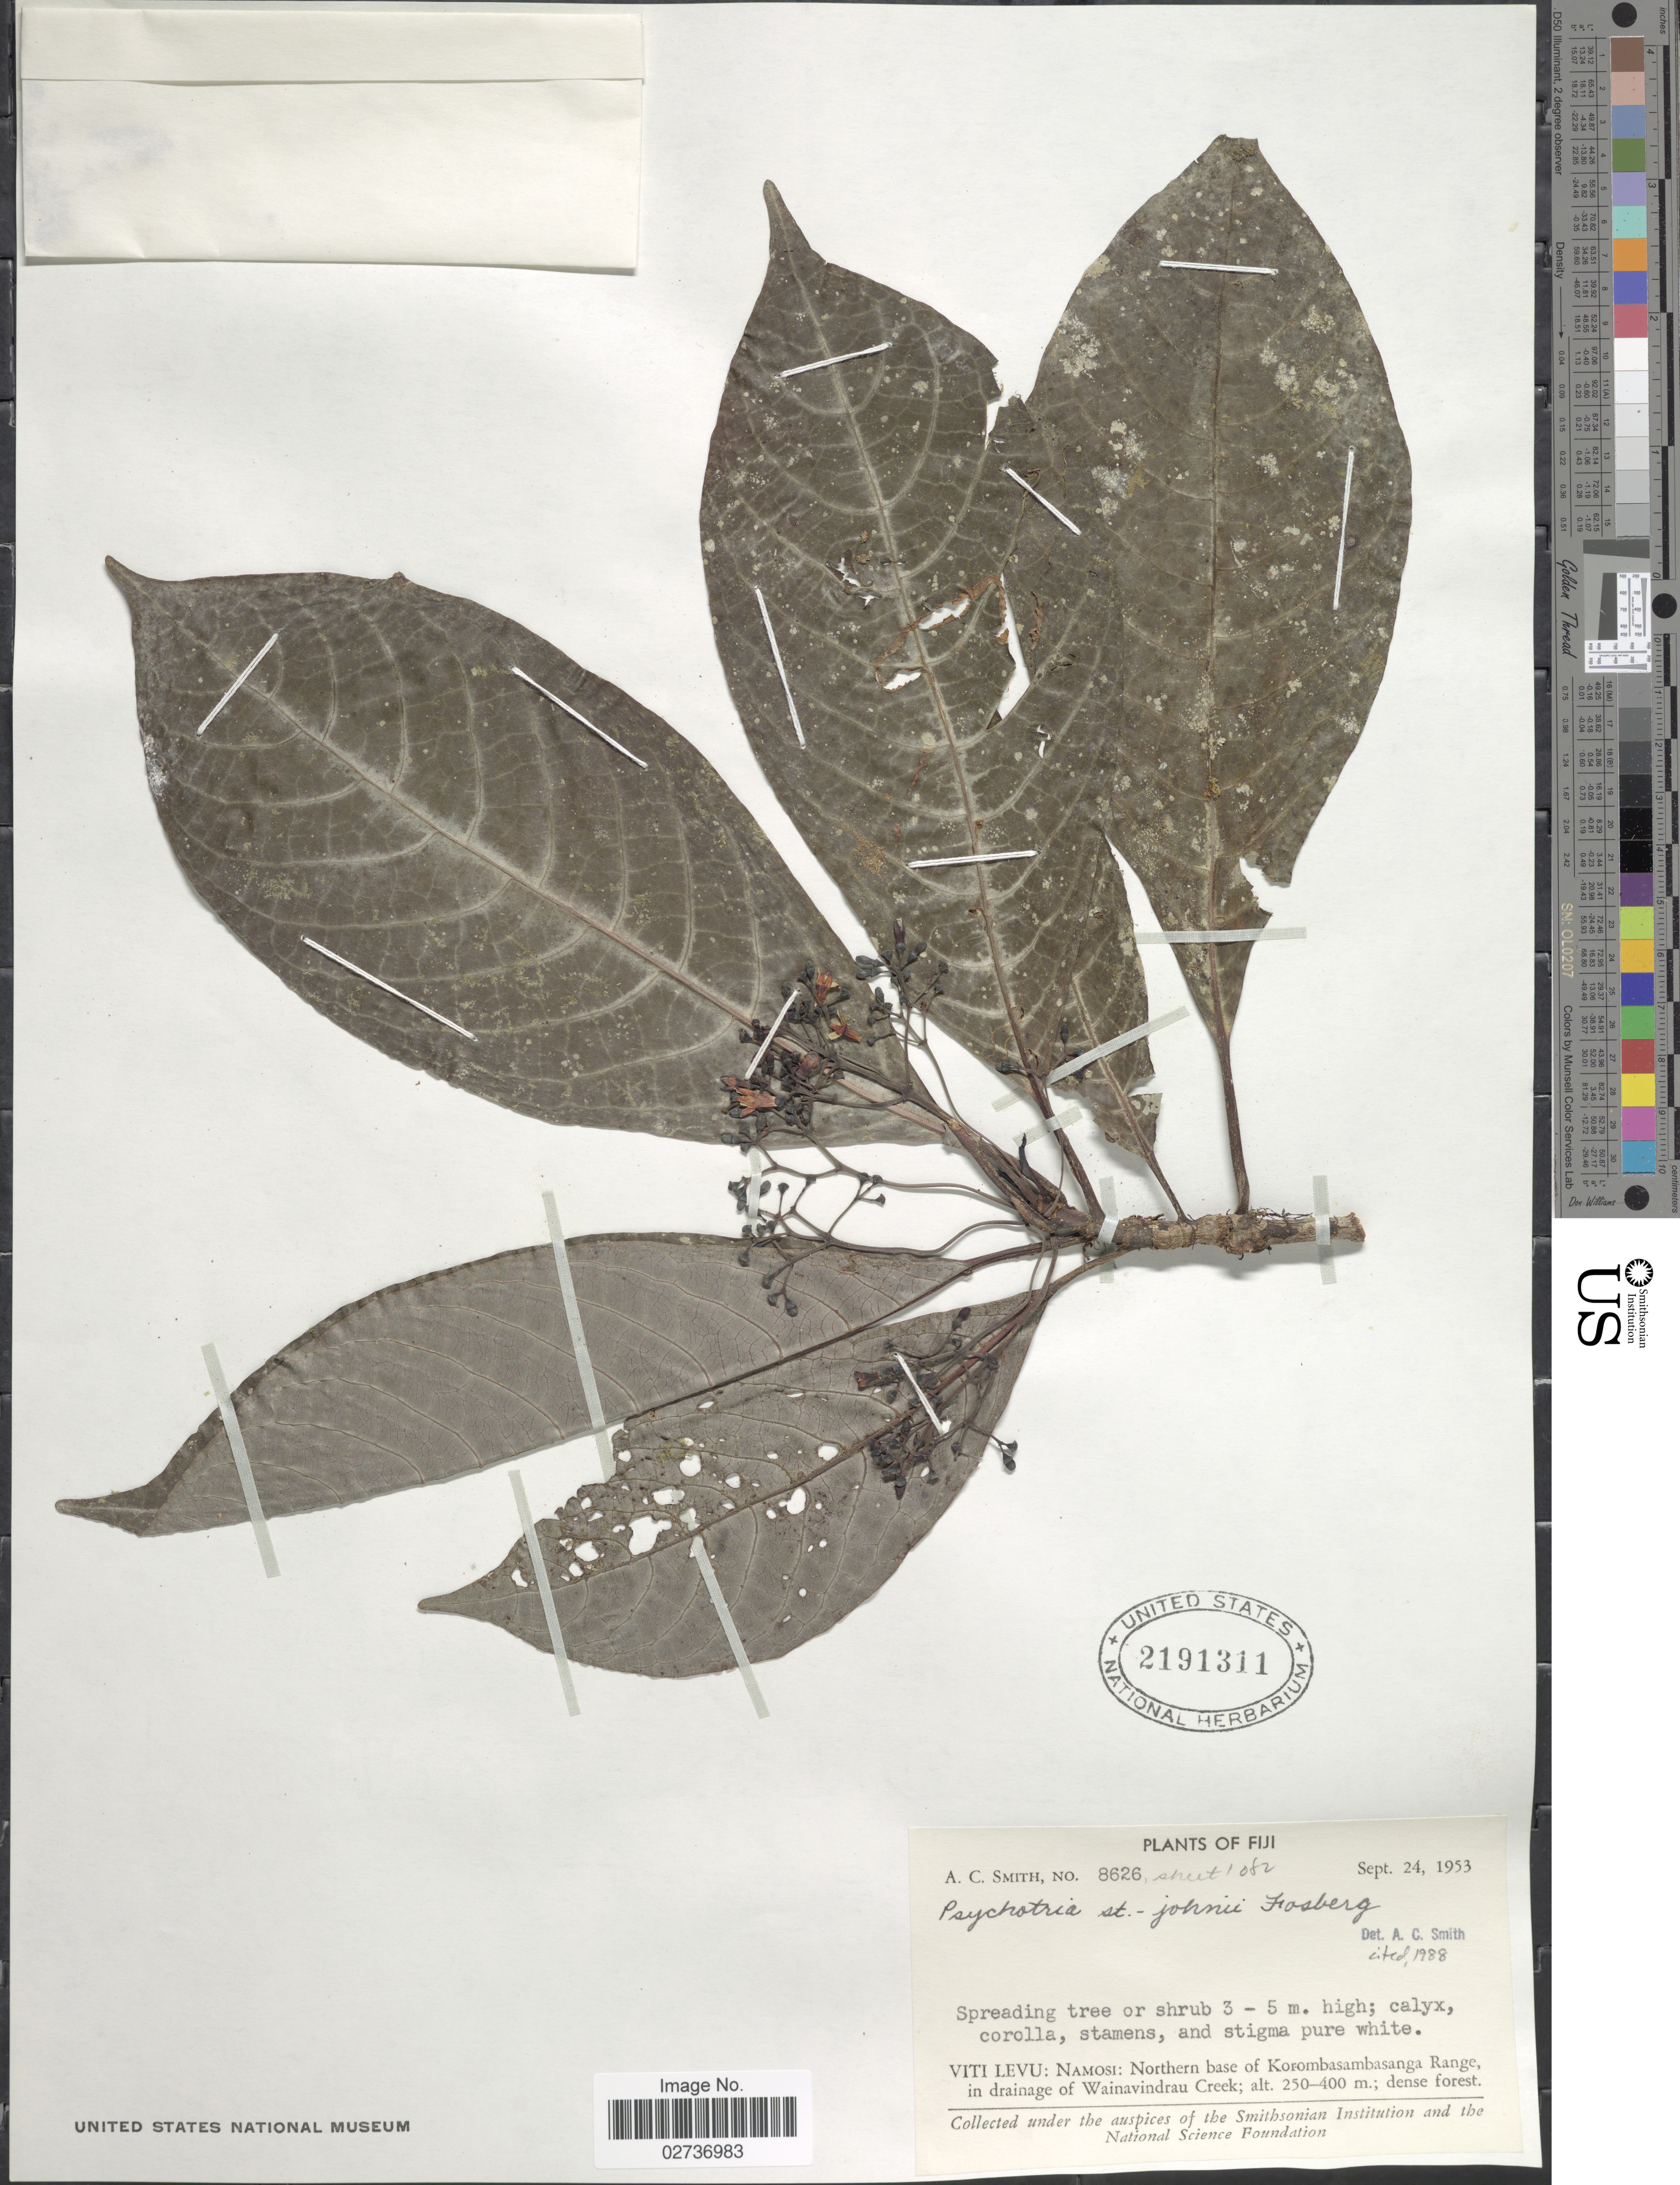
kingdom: Plantae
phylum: Tracheophyta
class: Magnoliopsida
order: Gentianales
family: Rubiaceae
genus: Psychotria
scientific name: Psychotria st.-johnii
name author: Fosberg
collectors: A. C. Smith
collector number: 8626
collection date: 1953-09-24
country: Fiji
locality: Viti Levu: Namosi: Northern base of Korombasambasanga Range, in drainage of Wainavindrau Creek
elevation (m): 250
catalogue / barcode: US 2191311